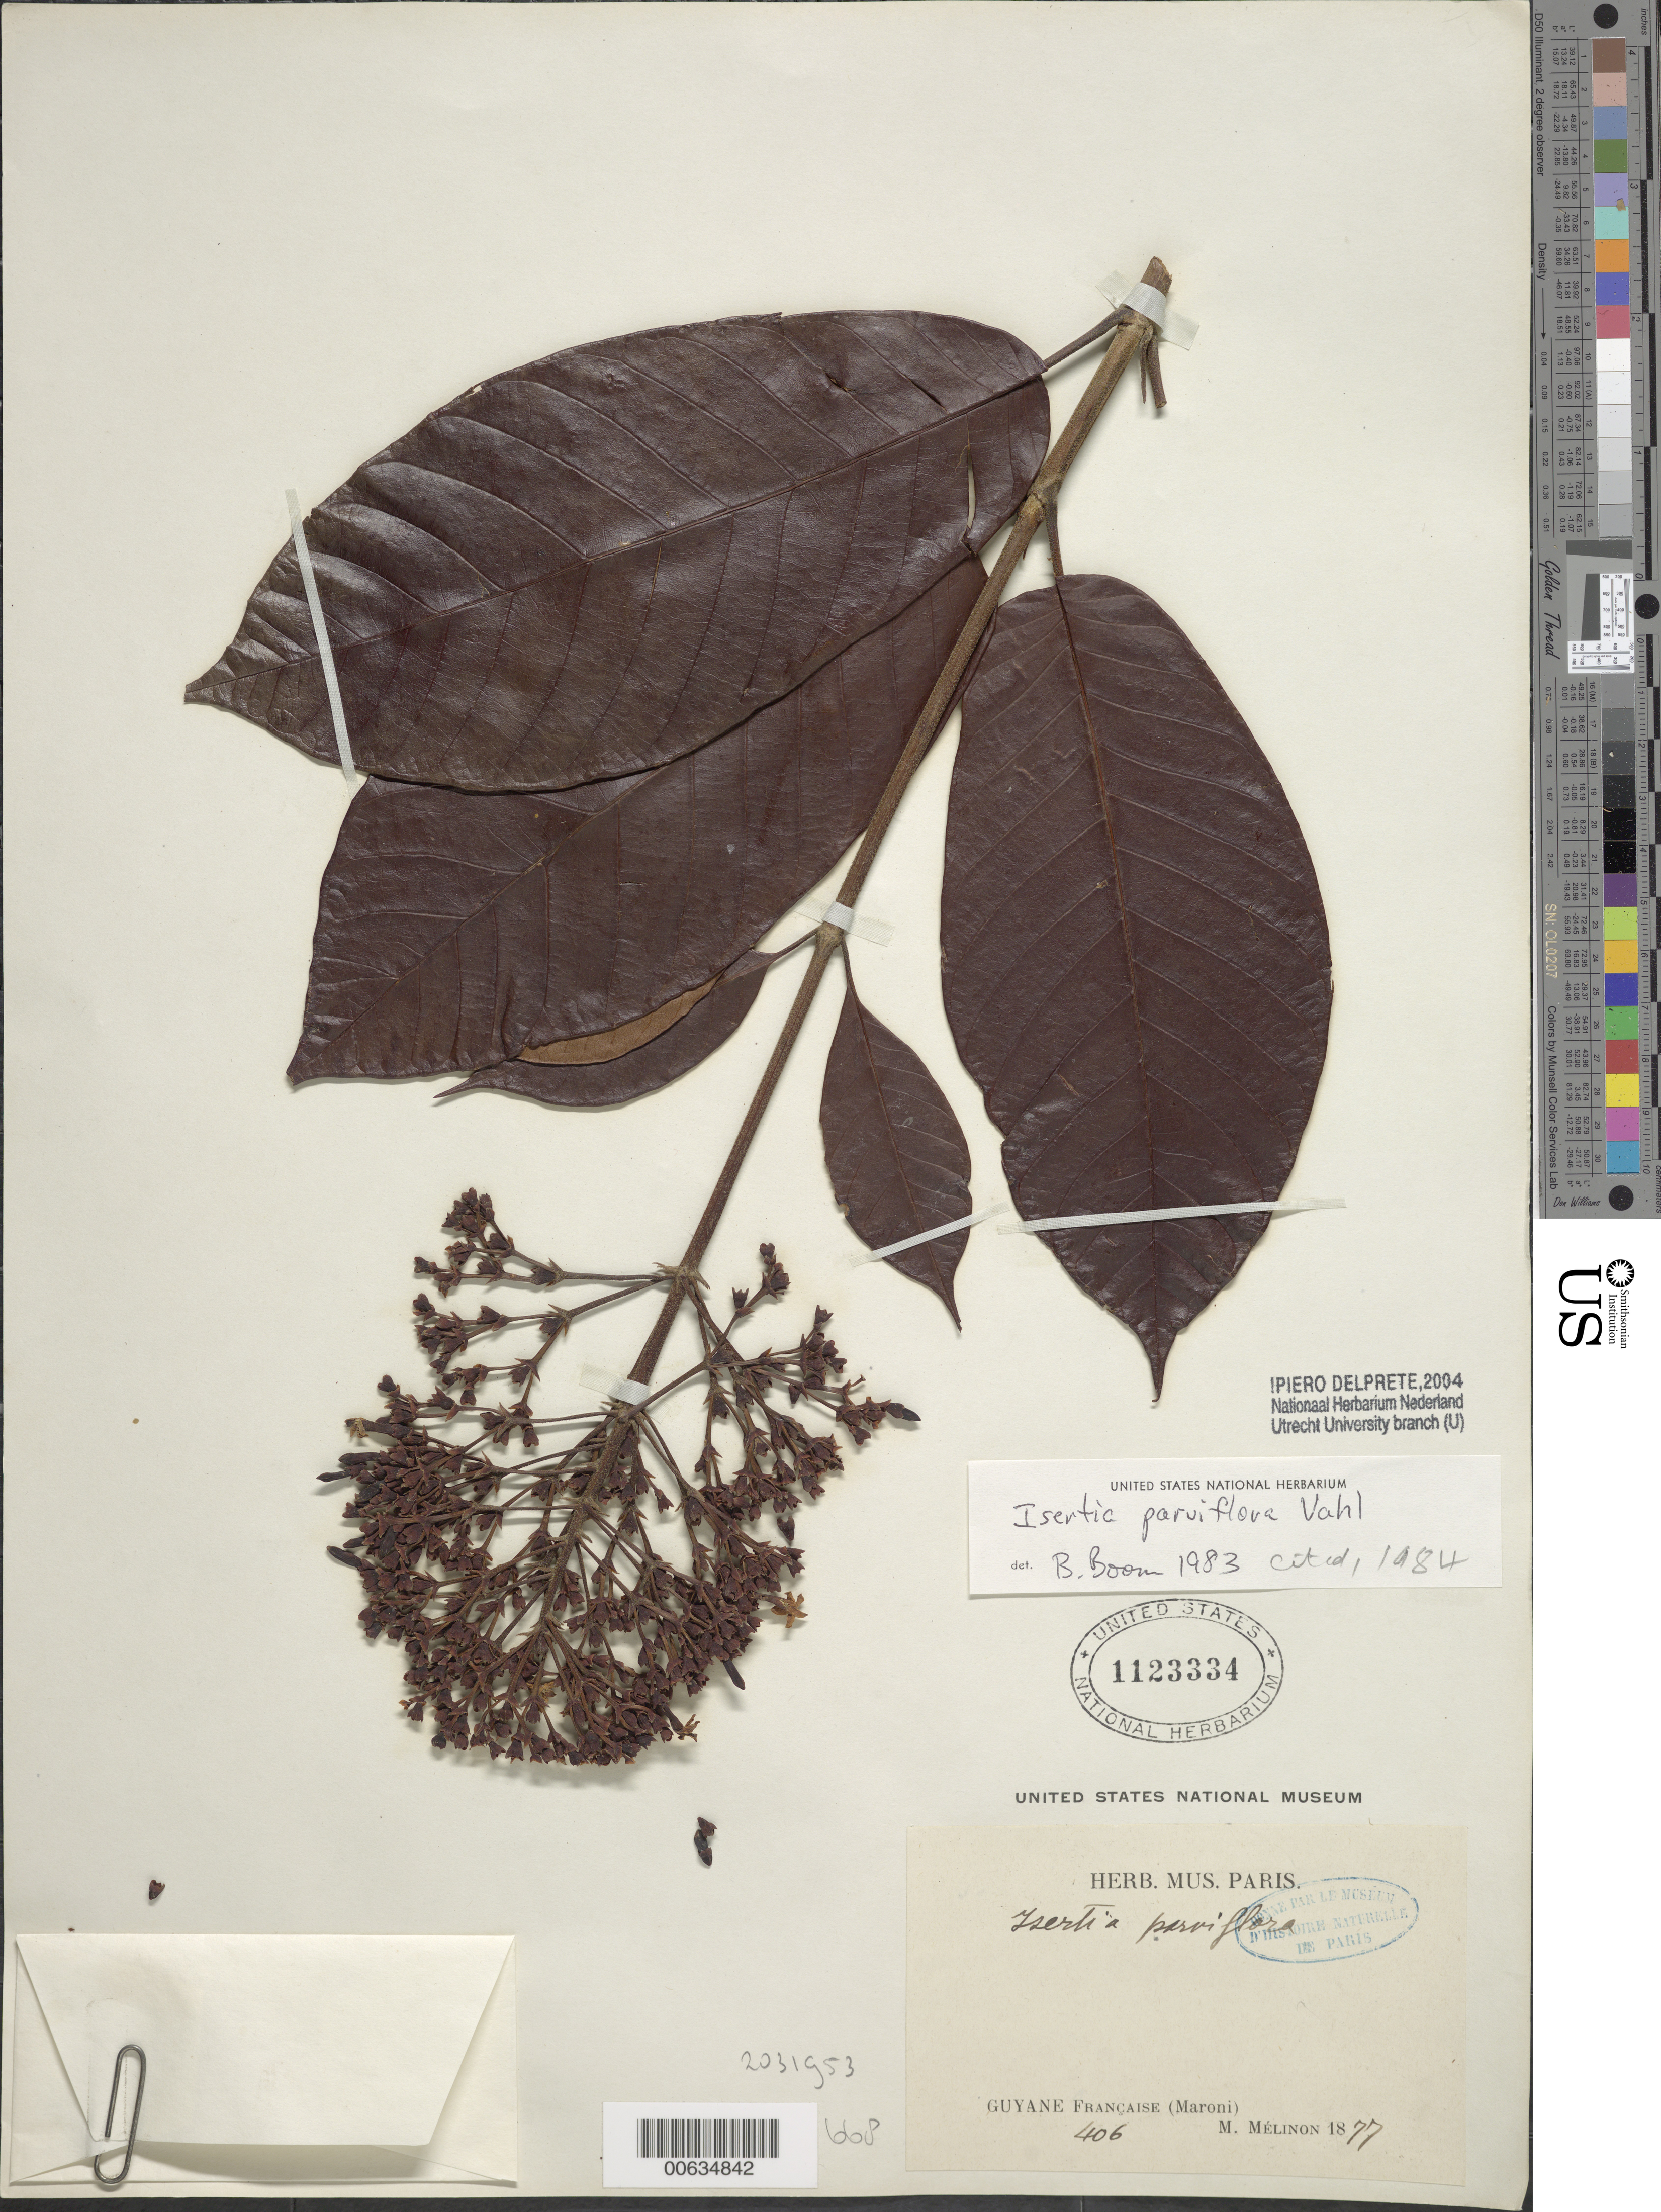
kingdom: Plantae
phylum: Tracheophyta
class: Magnoliopsida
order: Gentianales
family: Rubiaceae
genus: Isertia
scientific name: Isertia parviflora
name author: Vahl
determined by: Boom, B. M.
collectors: E. Mélinon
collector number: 406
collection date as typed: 1877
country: French Guiana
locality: Maroni R.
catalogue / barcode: US 1123334